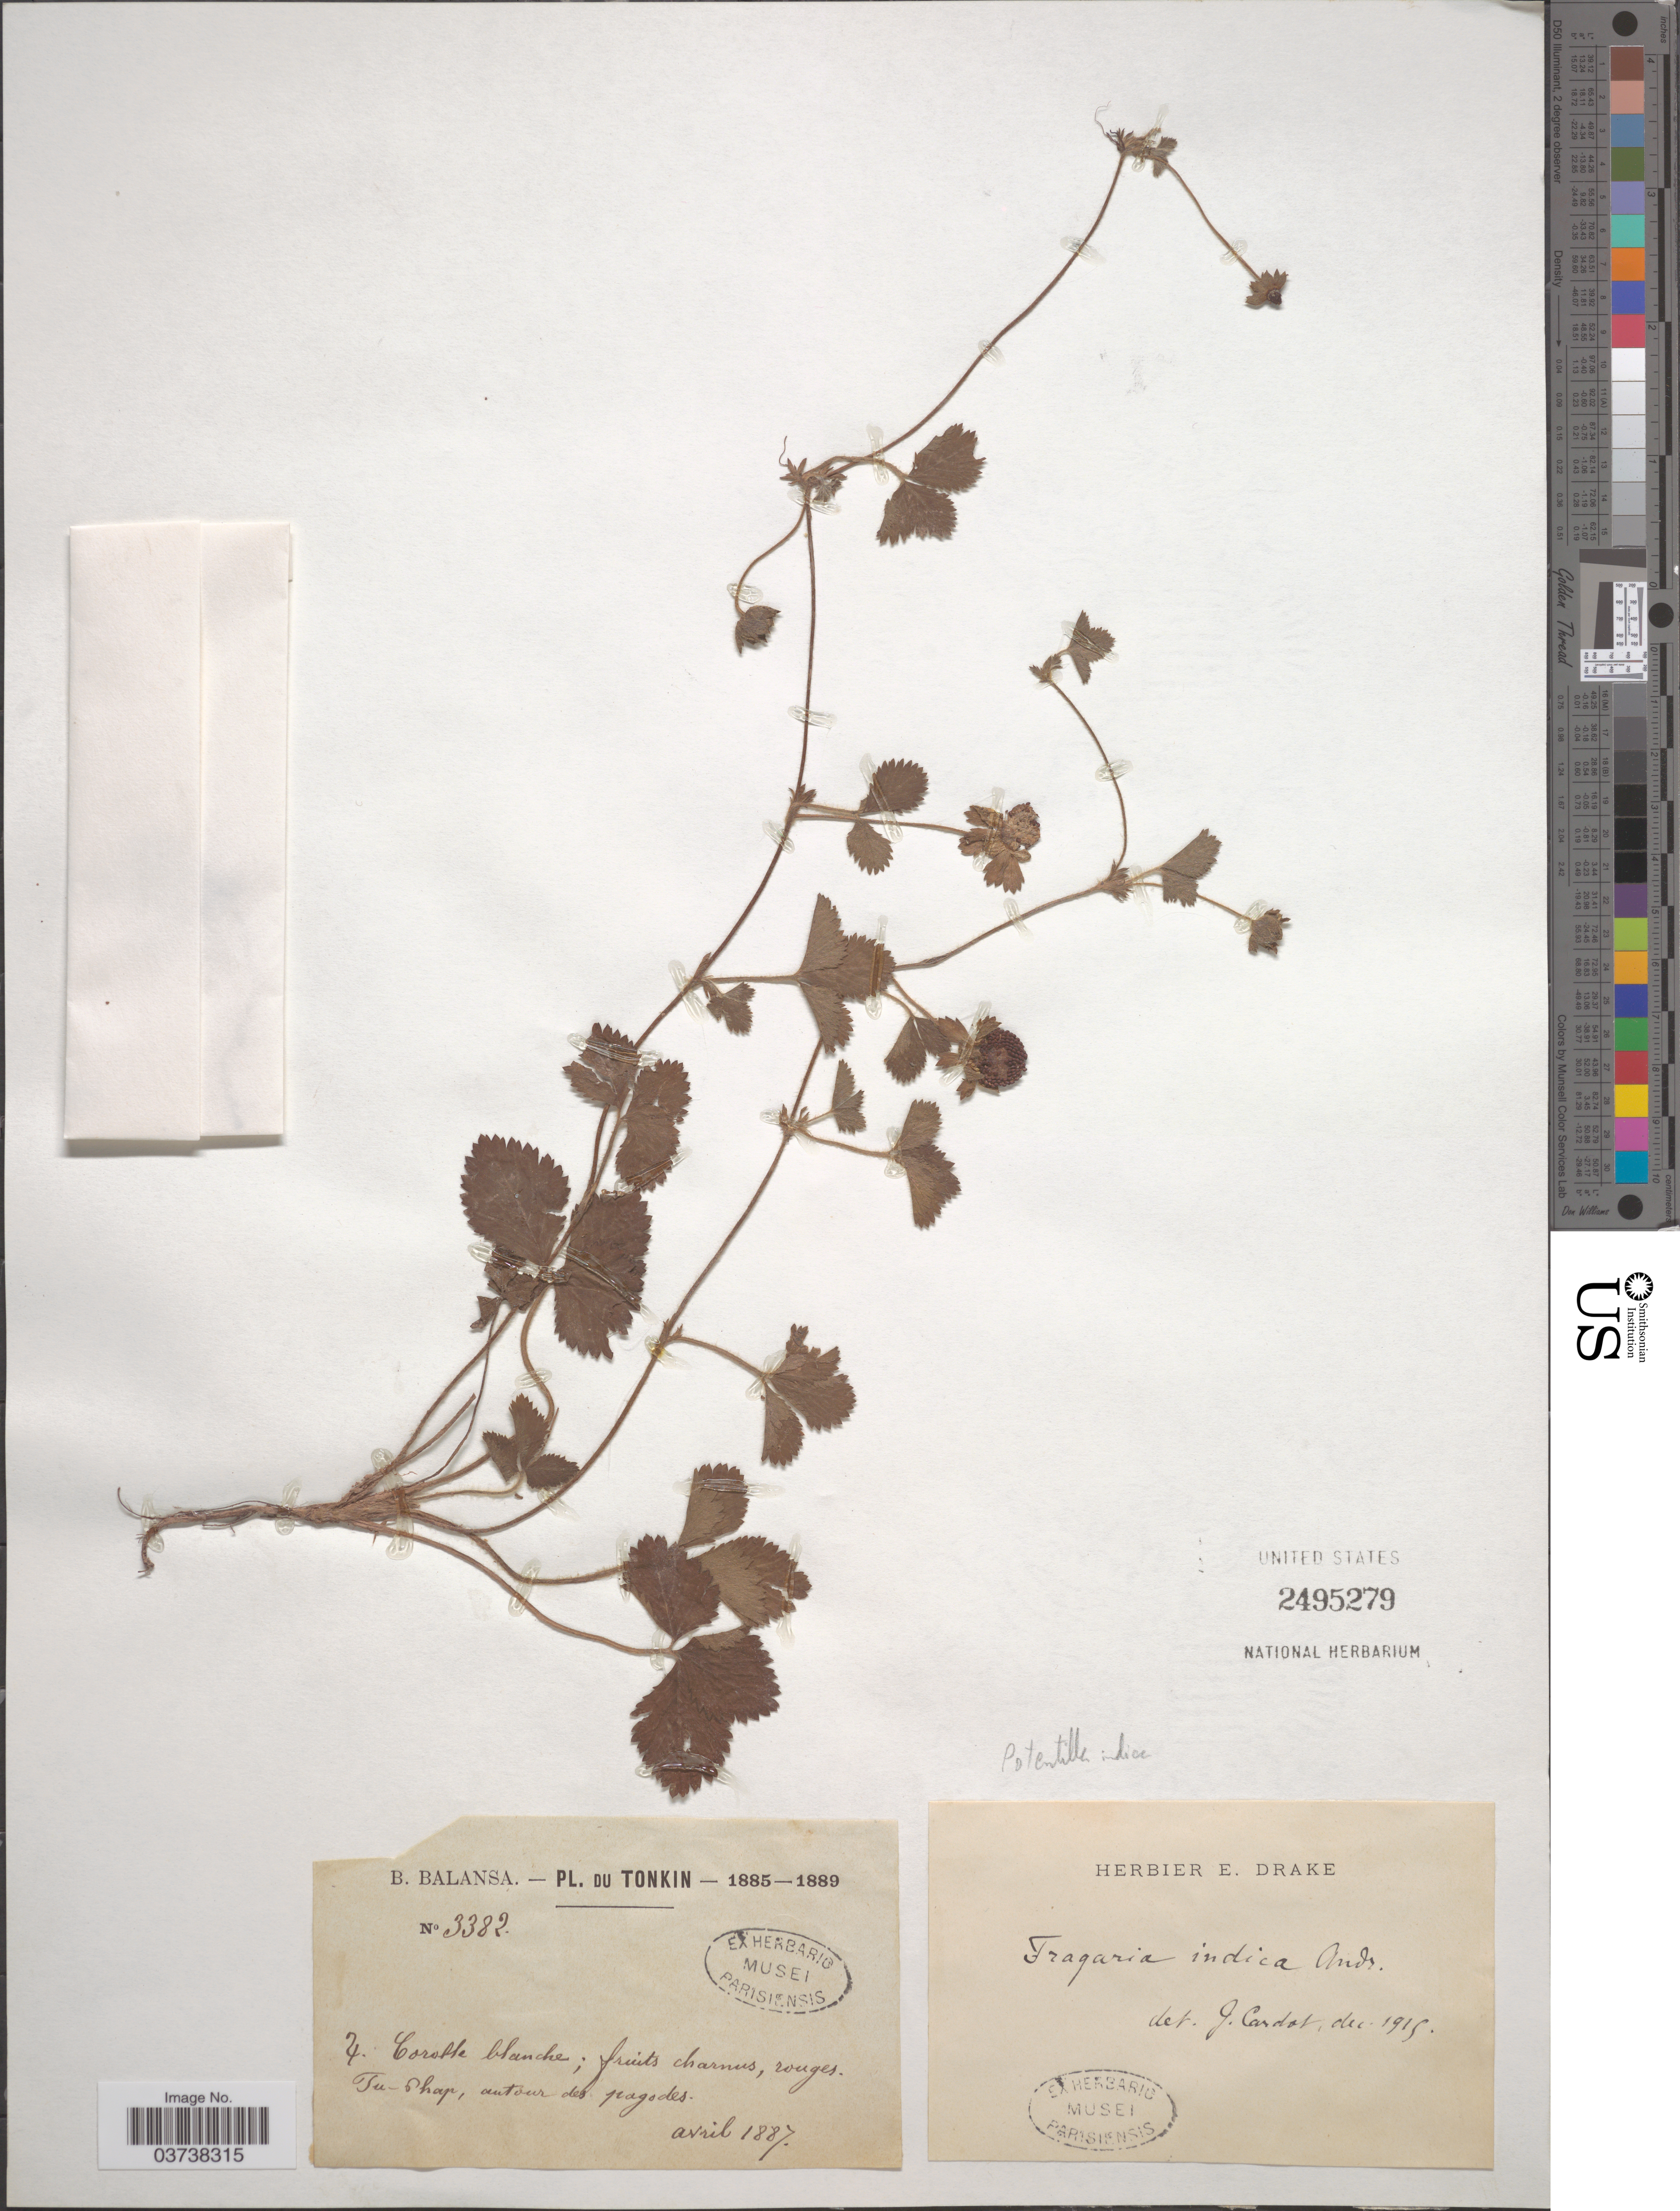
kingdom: Plantae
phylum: Tracheophyta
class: Magnoliopsida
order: Rosales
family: Rosaceae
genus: Potentilla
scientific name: Potentilla indica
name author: (Andrews) Th. Wolf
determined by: Strong, Mark T., (BOT), Smithsonian Institution - National Museum of Natural History (UNITED STATES)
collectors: B. Balansa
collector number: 3382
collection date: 1887-04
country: Vietnam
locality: Tonkin. Tu-Chap, autour des pagodes.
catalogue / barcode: US 2495279